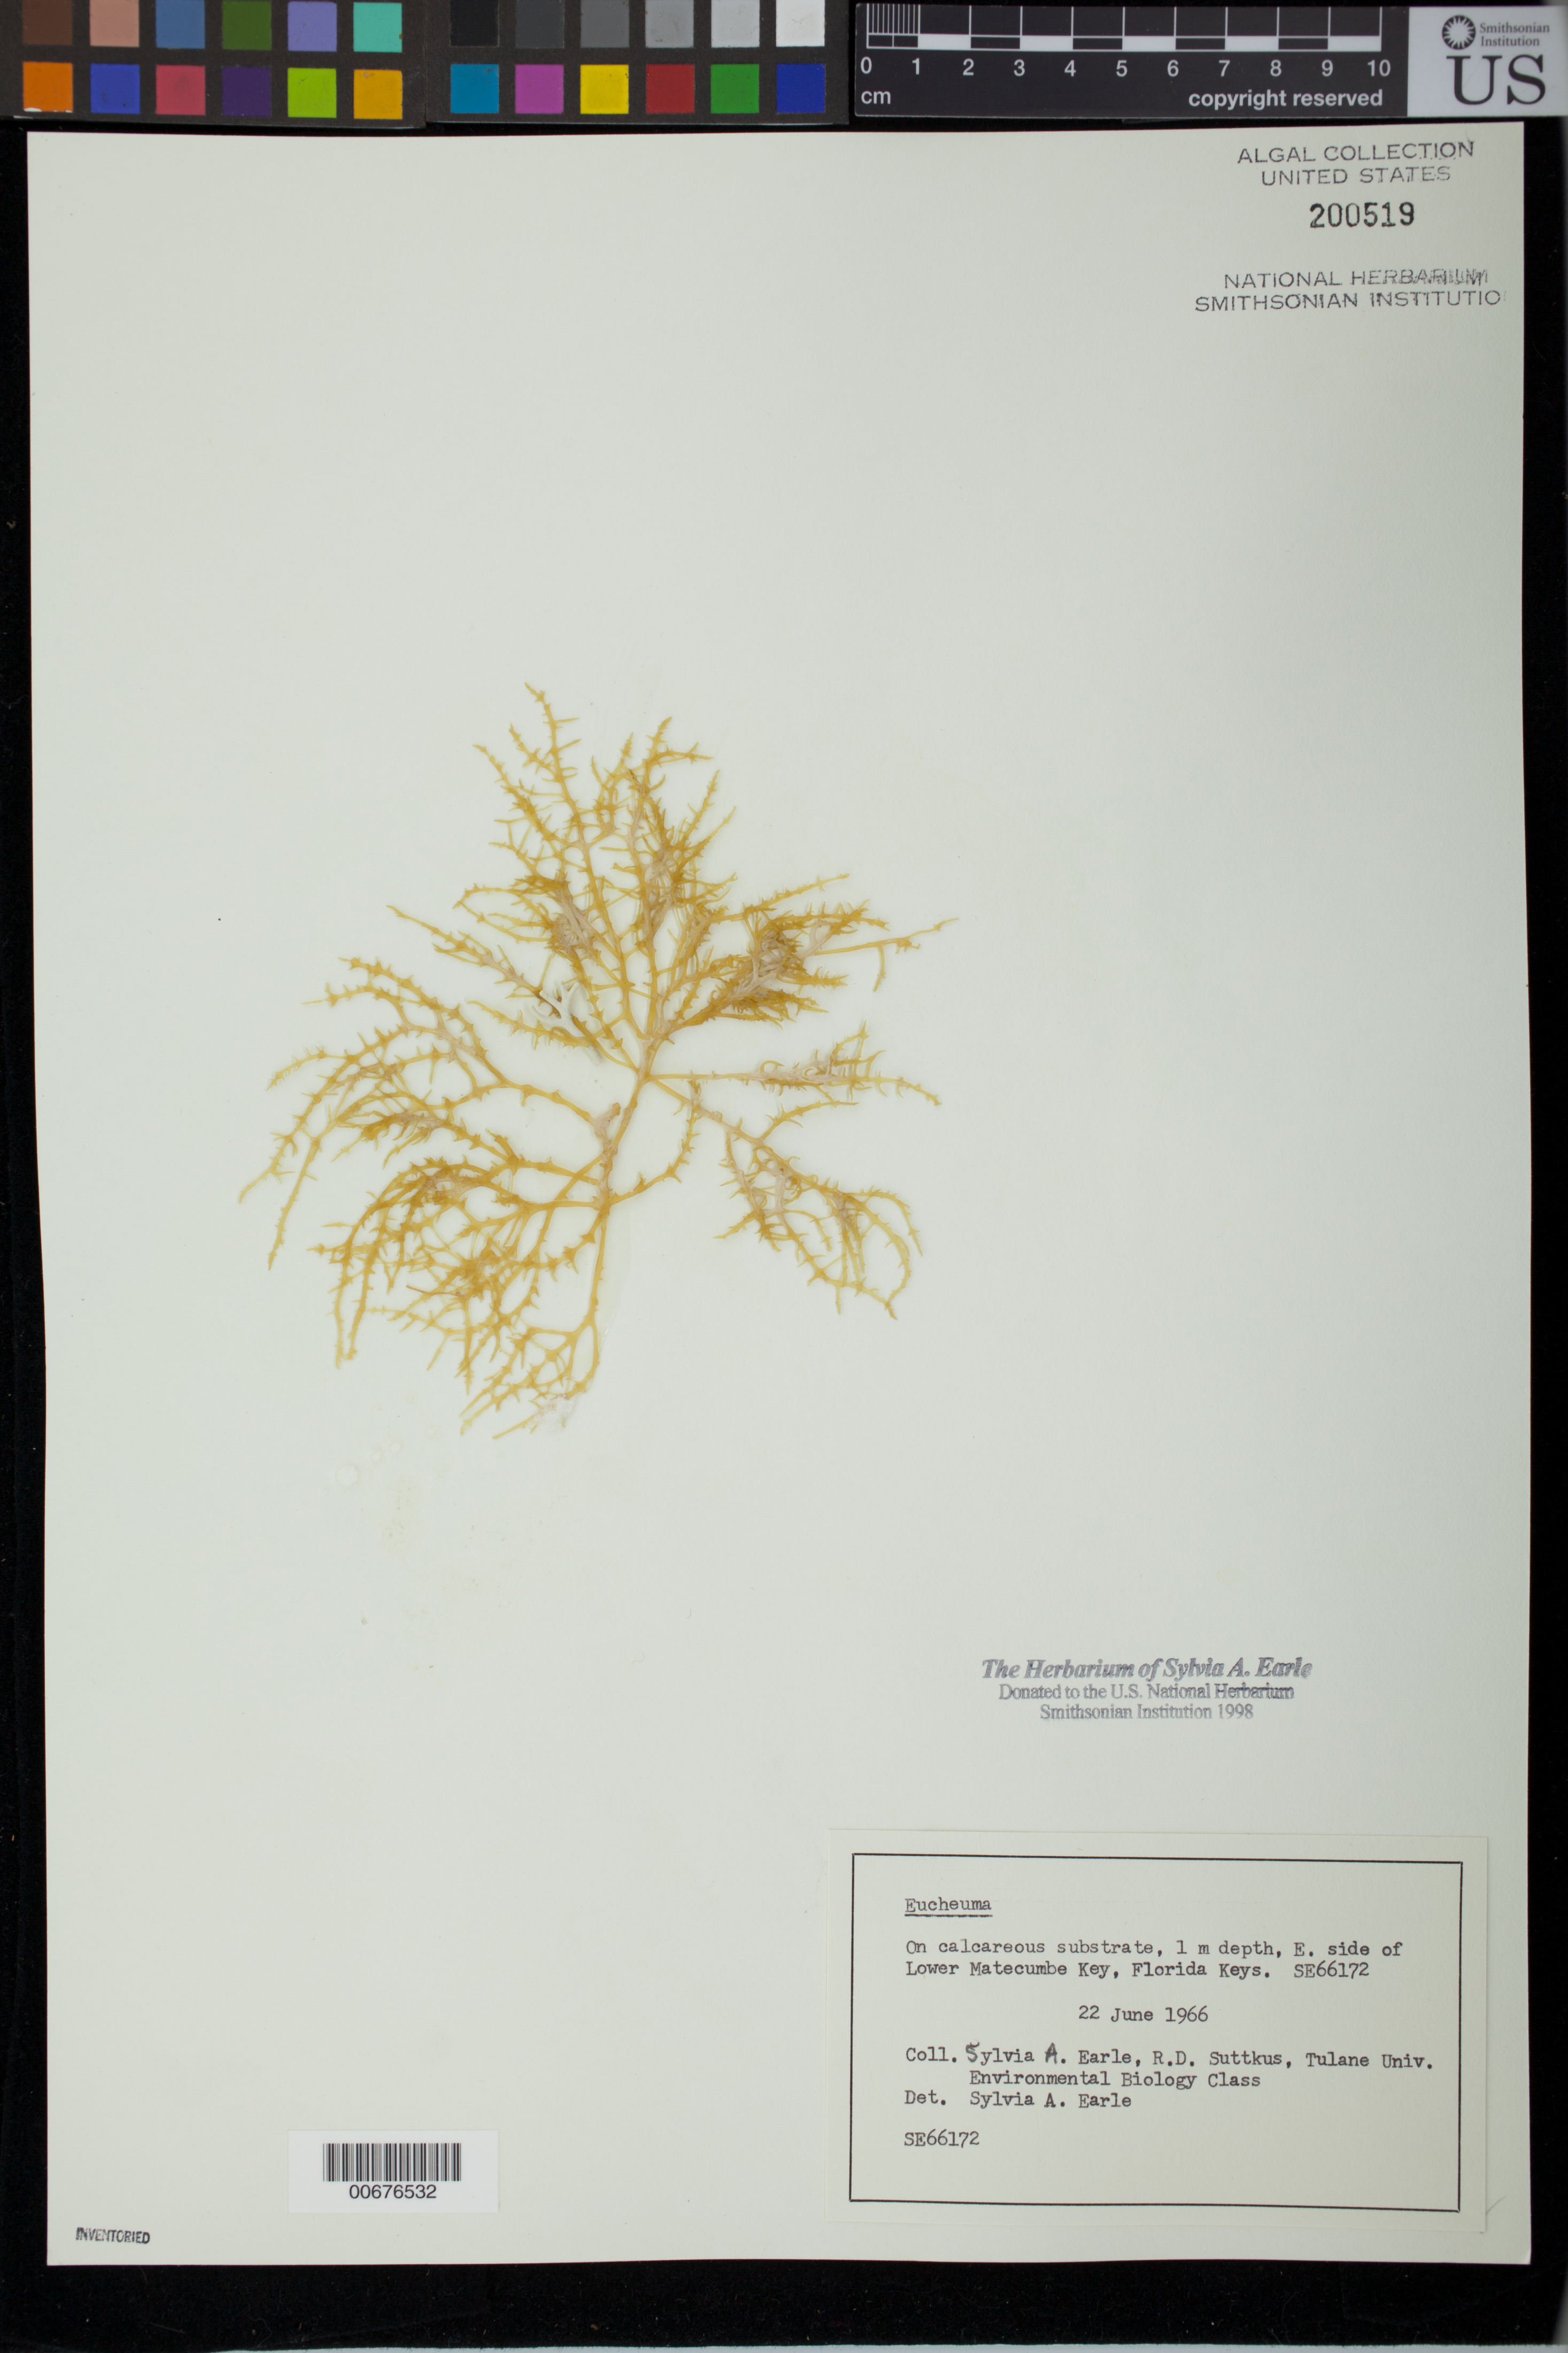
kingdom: Plantae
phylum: Rhodophyta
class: Florideophyceae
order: Gigartinales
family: Solieriaceae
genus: Eucheuma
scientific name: Eucheuma sp.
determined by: Earle, S. A.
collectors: S. A. Earle, R. Suttkus & Tulane Univ. Env. Biol. Class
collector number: SE 66172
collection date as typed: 22 Jun 1966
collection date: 1966-06-22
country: United States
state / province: Florida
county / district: Monroe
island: Lower Matecumbe Key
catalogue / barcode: US 200519